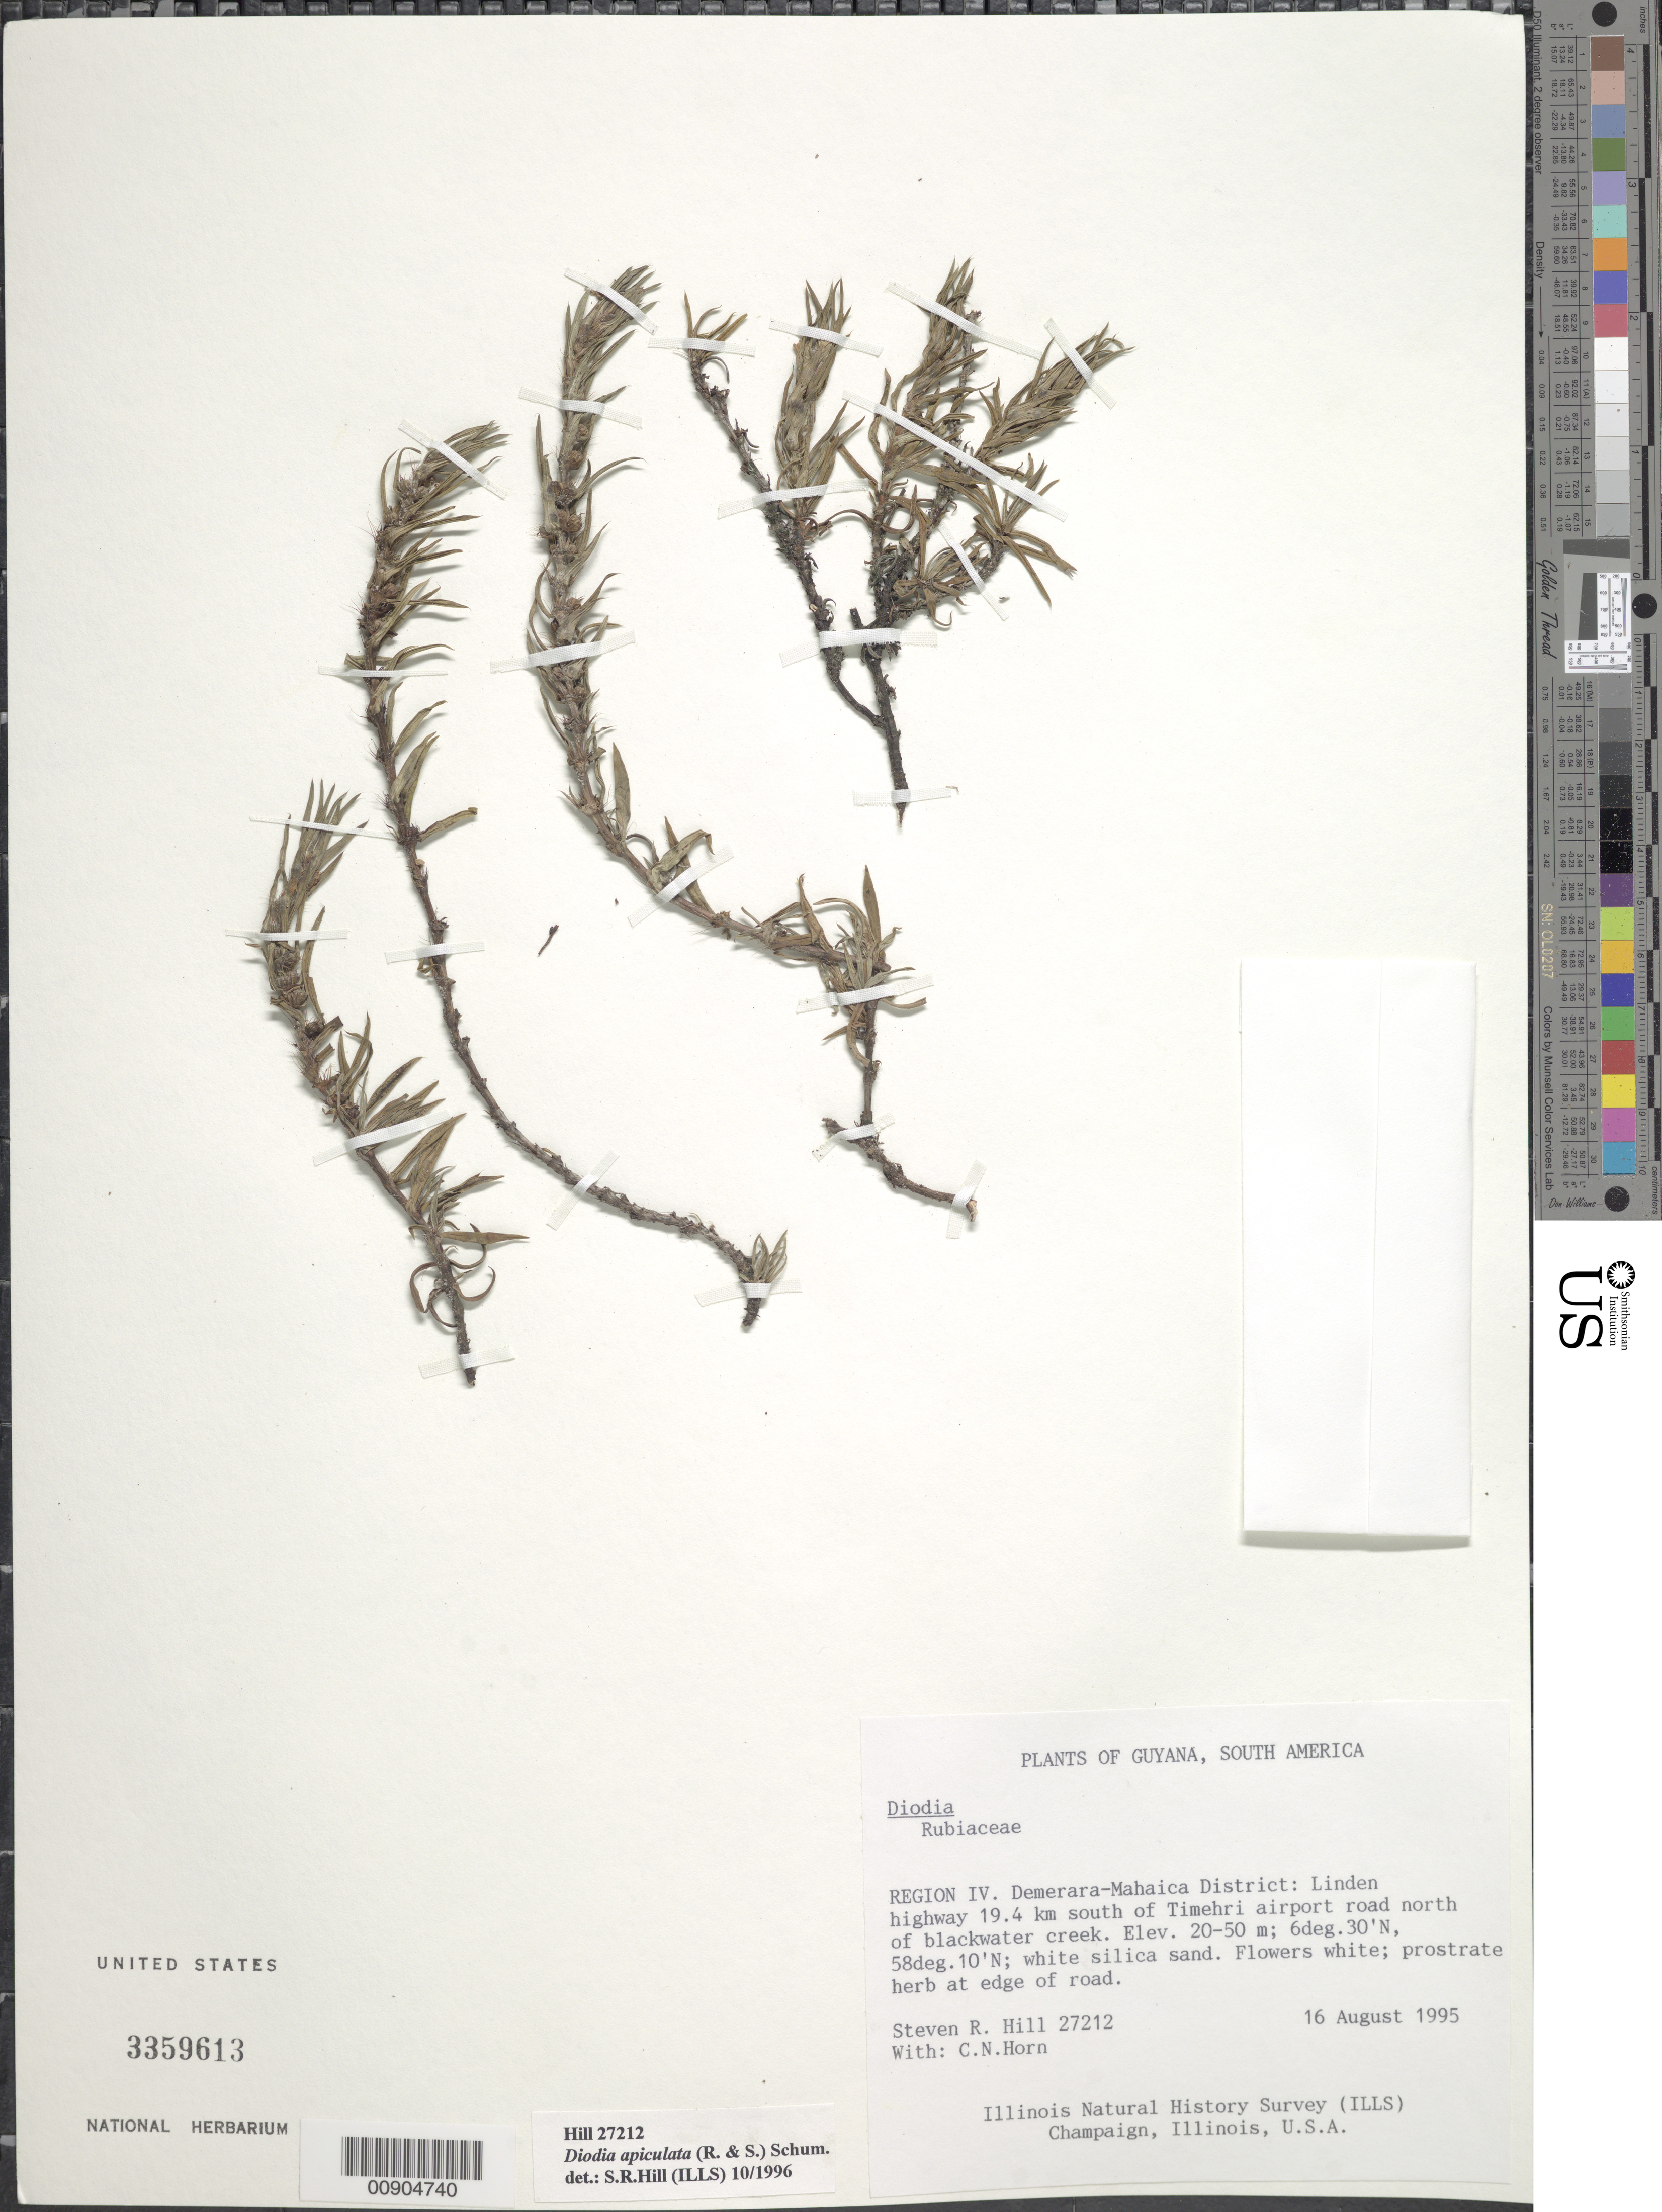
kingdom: Plantae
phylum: Tracheophyta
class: Magnoliopsida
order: Gentianales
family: Rubiaceae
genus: Diodia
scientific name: Diodia apiculata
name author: (Willd. ex Roem. & Schult.) K. Schum.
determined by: Hill, Steven R.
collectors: S. R. Hill & C. N. Horn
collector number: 27212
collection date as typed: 16-Aug-95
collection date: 1995-08-16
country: Guyana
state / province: Demerara-Mahaica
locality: Linden Hwy., 19.4 km SE of Timehri Airport road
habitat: White silica sand, edge of road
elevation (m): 20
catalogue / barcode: US 3359613